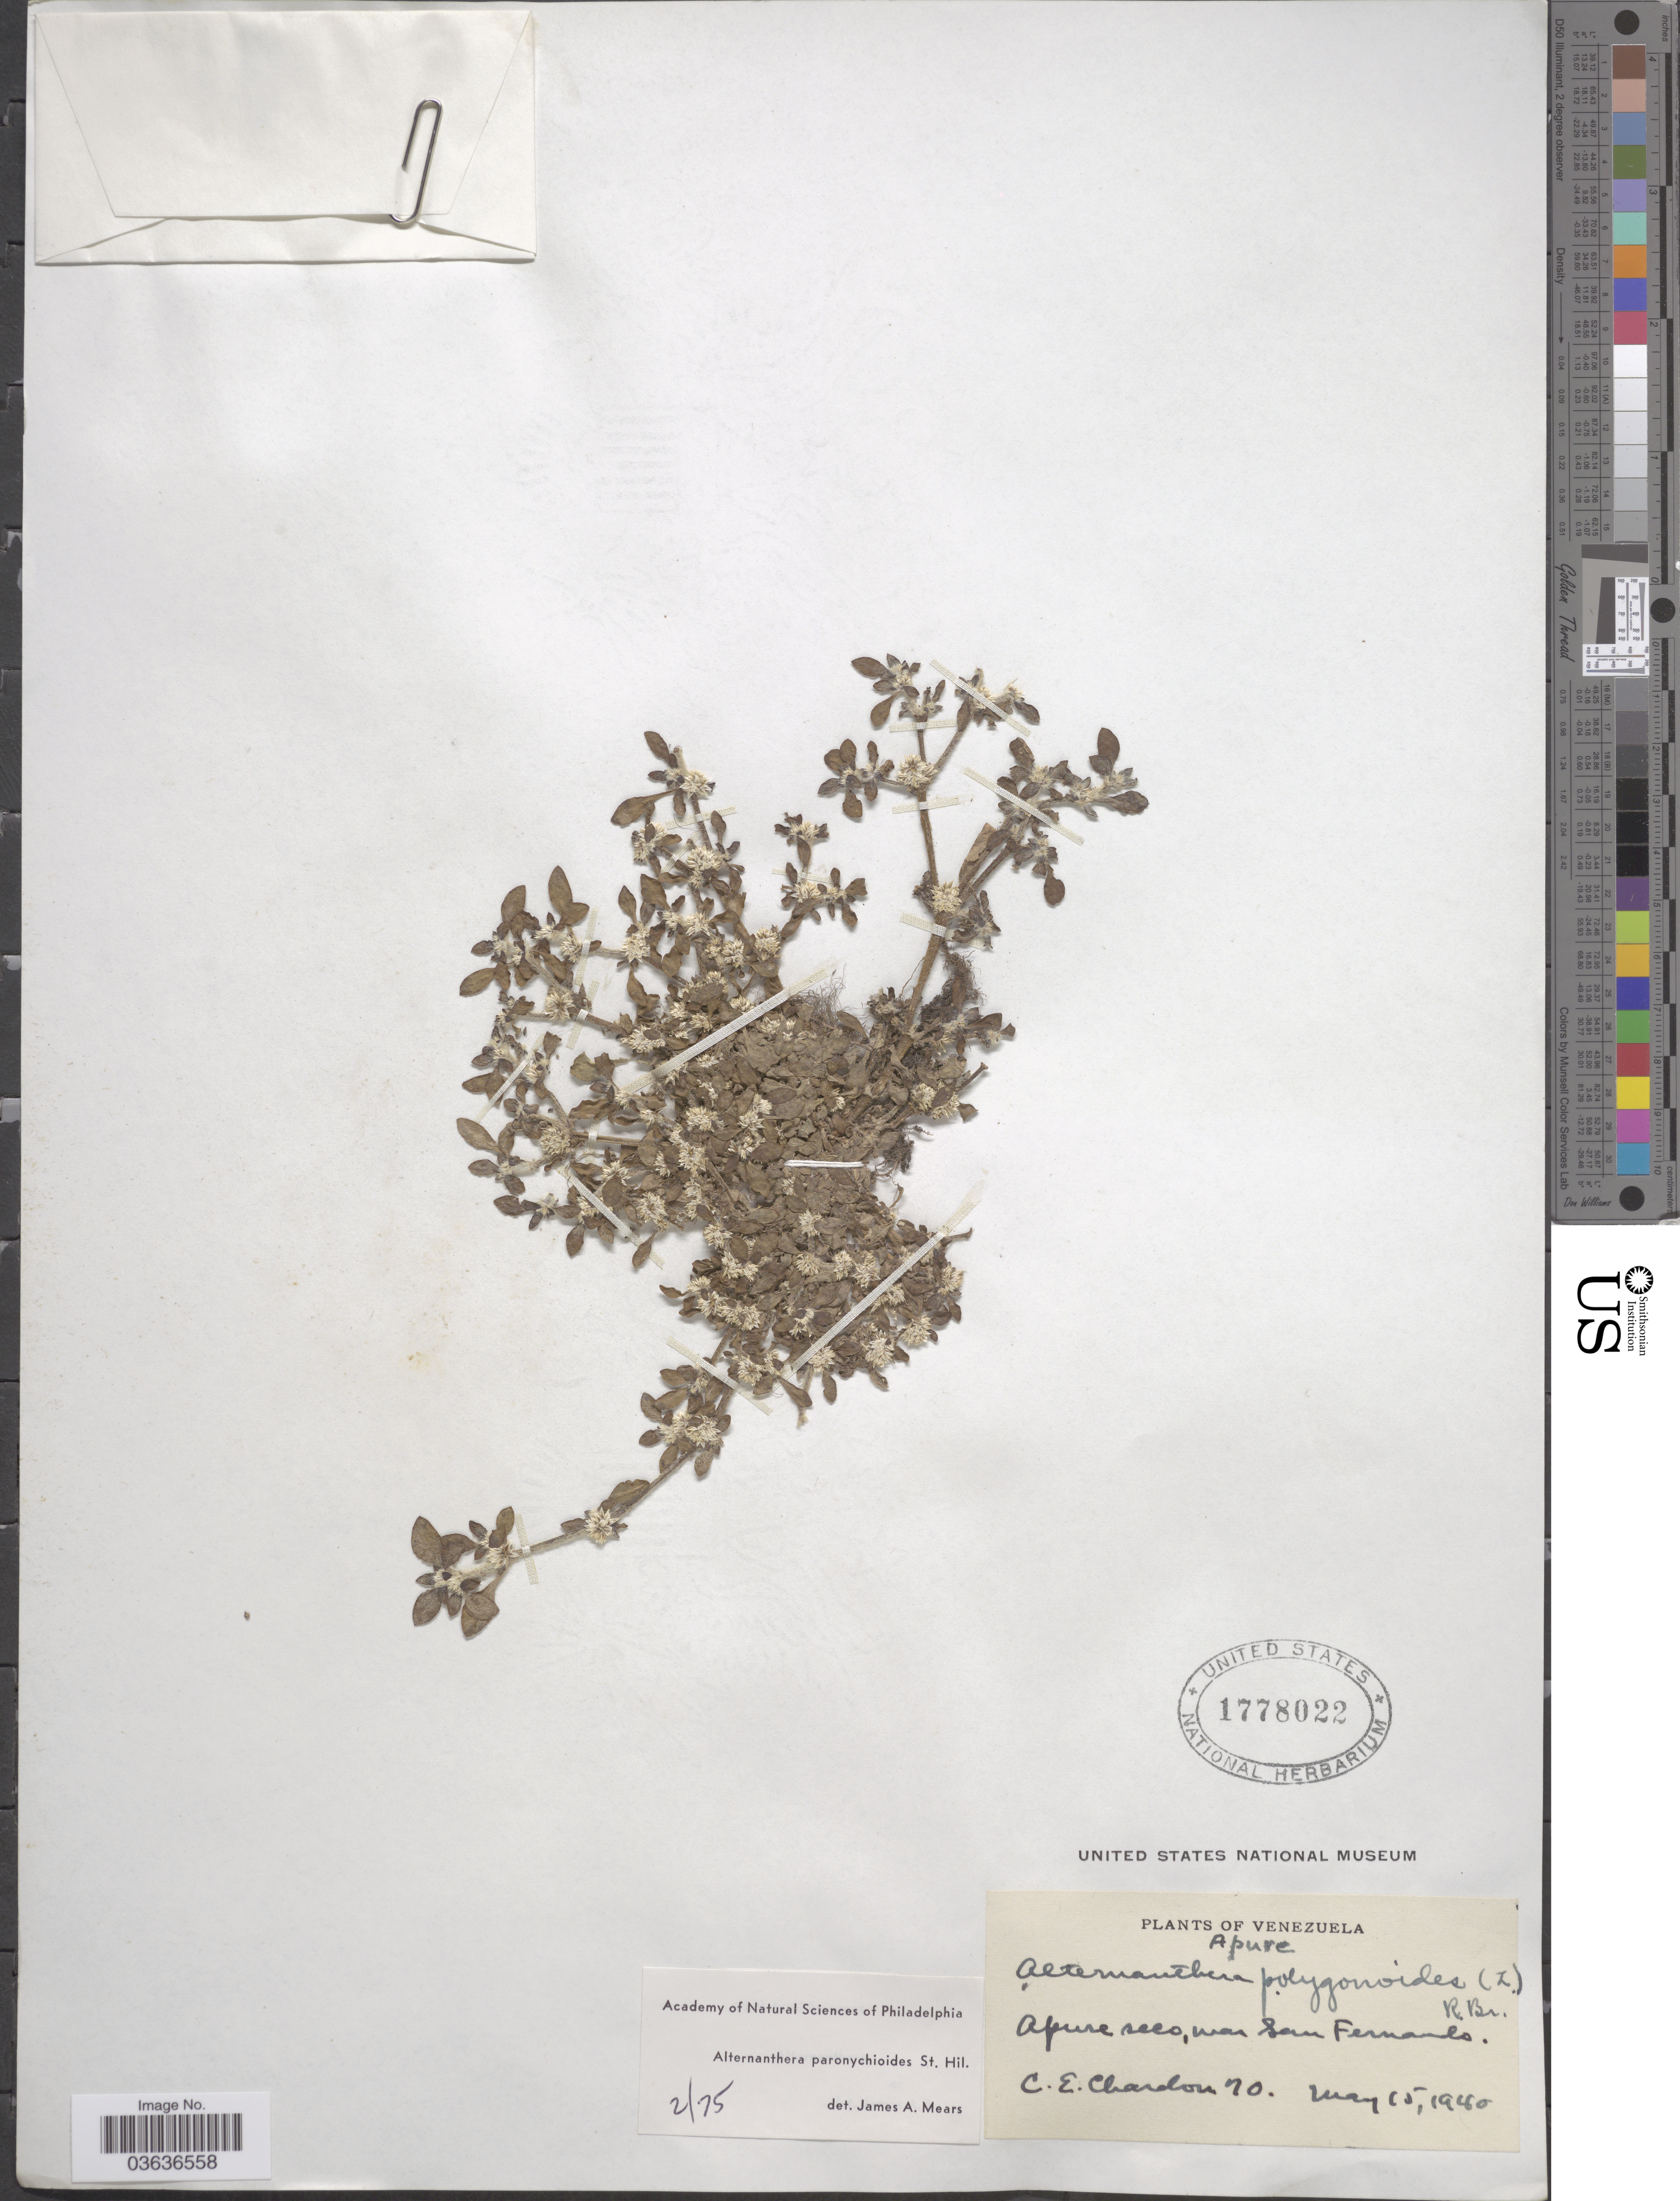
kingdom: Plantae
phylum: Tracheophyta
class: Magnoliopsida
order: Caryophyllales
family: Amaranthaceae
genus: Alternanthera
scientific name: Alternanthera paronychioides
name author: A. St.-Hil.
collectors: C. E. Chardón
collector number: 70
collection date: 1980-05-15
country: Venezuela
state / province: Apure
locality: Apure seco, near San Fernando.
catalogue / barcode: US 1778022